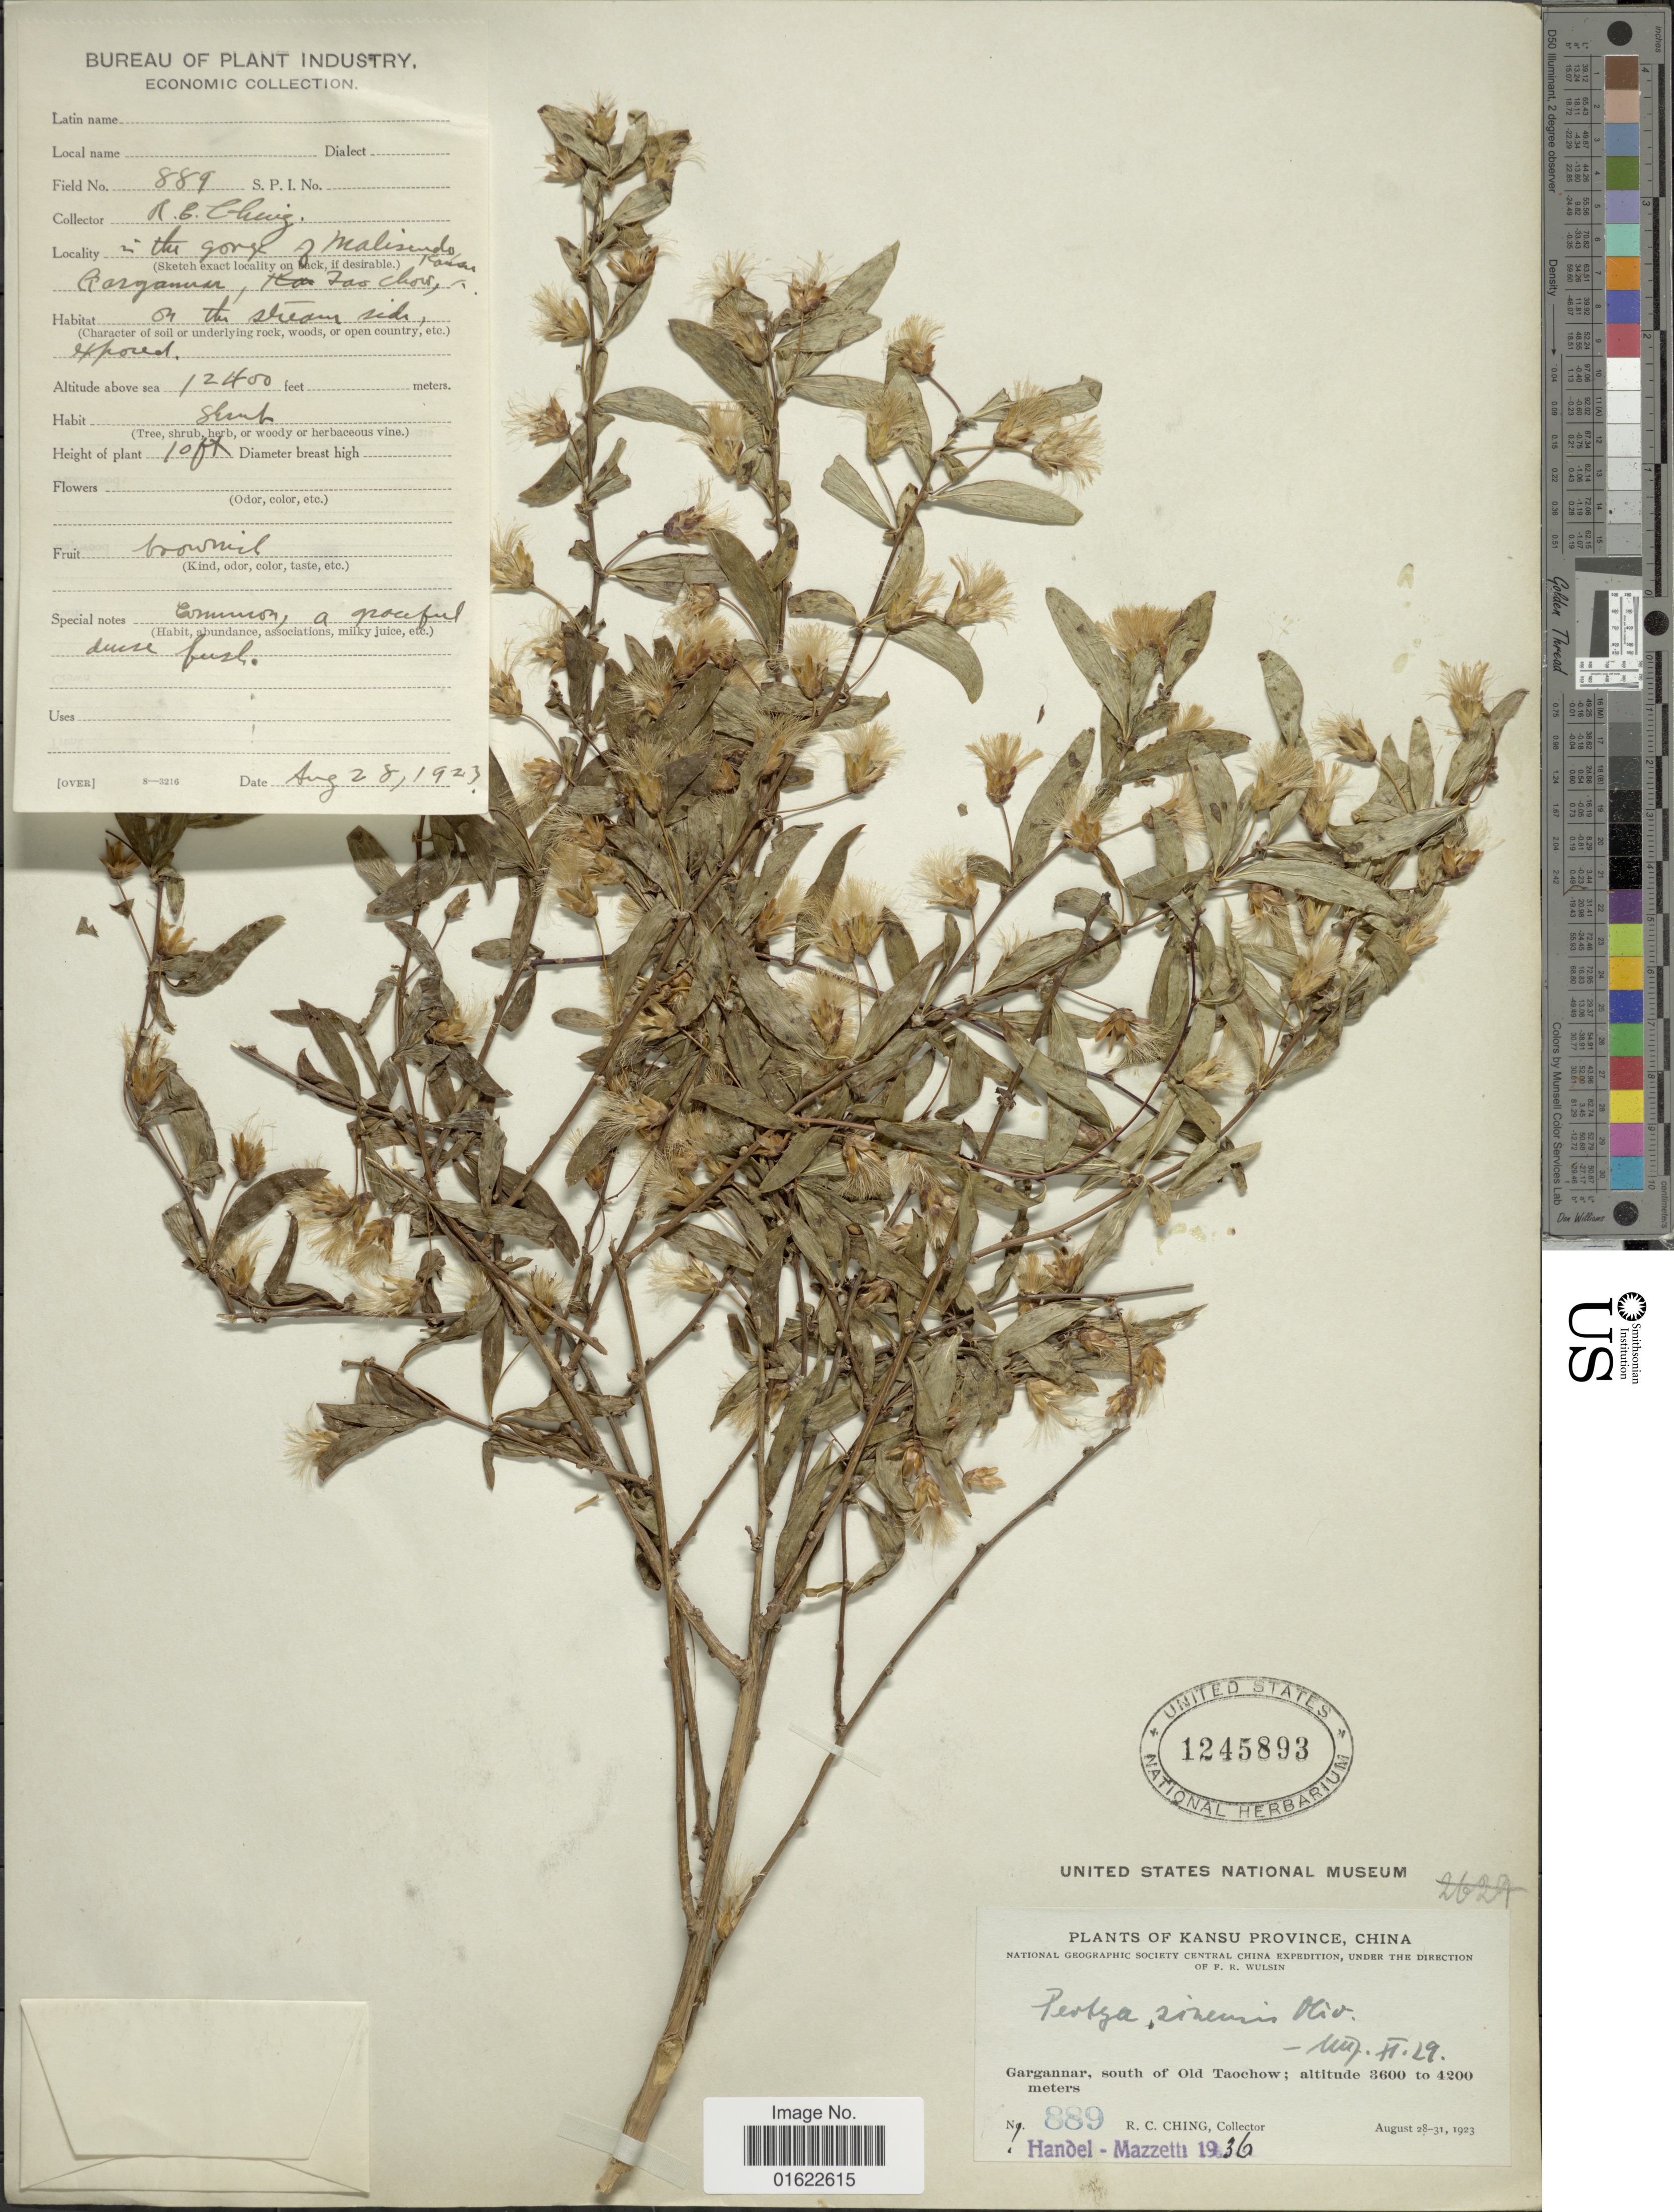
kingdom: Plantae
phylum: Tracheophyta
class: Magnoliopsida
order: Asterales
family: Asteraceae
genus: Pertya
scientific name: Pertya sinensis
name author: Oliv.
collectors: R. C. Ching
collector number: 889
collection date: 1923-08-28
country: China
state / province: Gansu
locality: Kansu Province, Gargannar, south of Old Taochow, in the gorge of Malisendo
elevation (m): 3780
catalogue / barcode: US 1245893